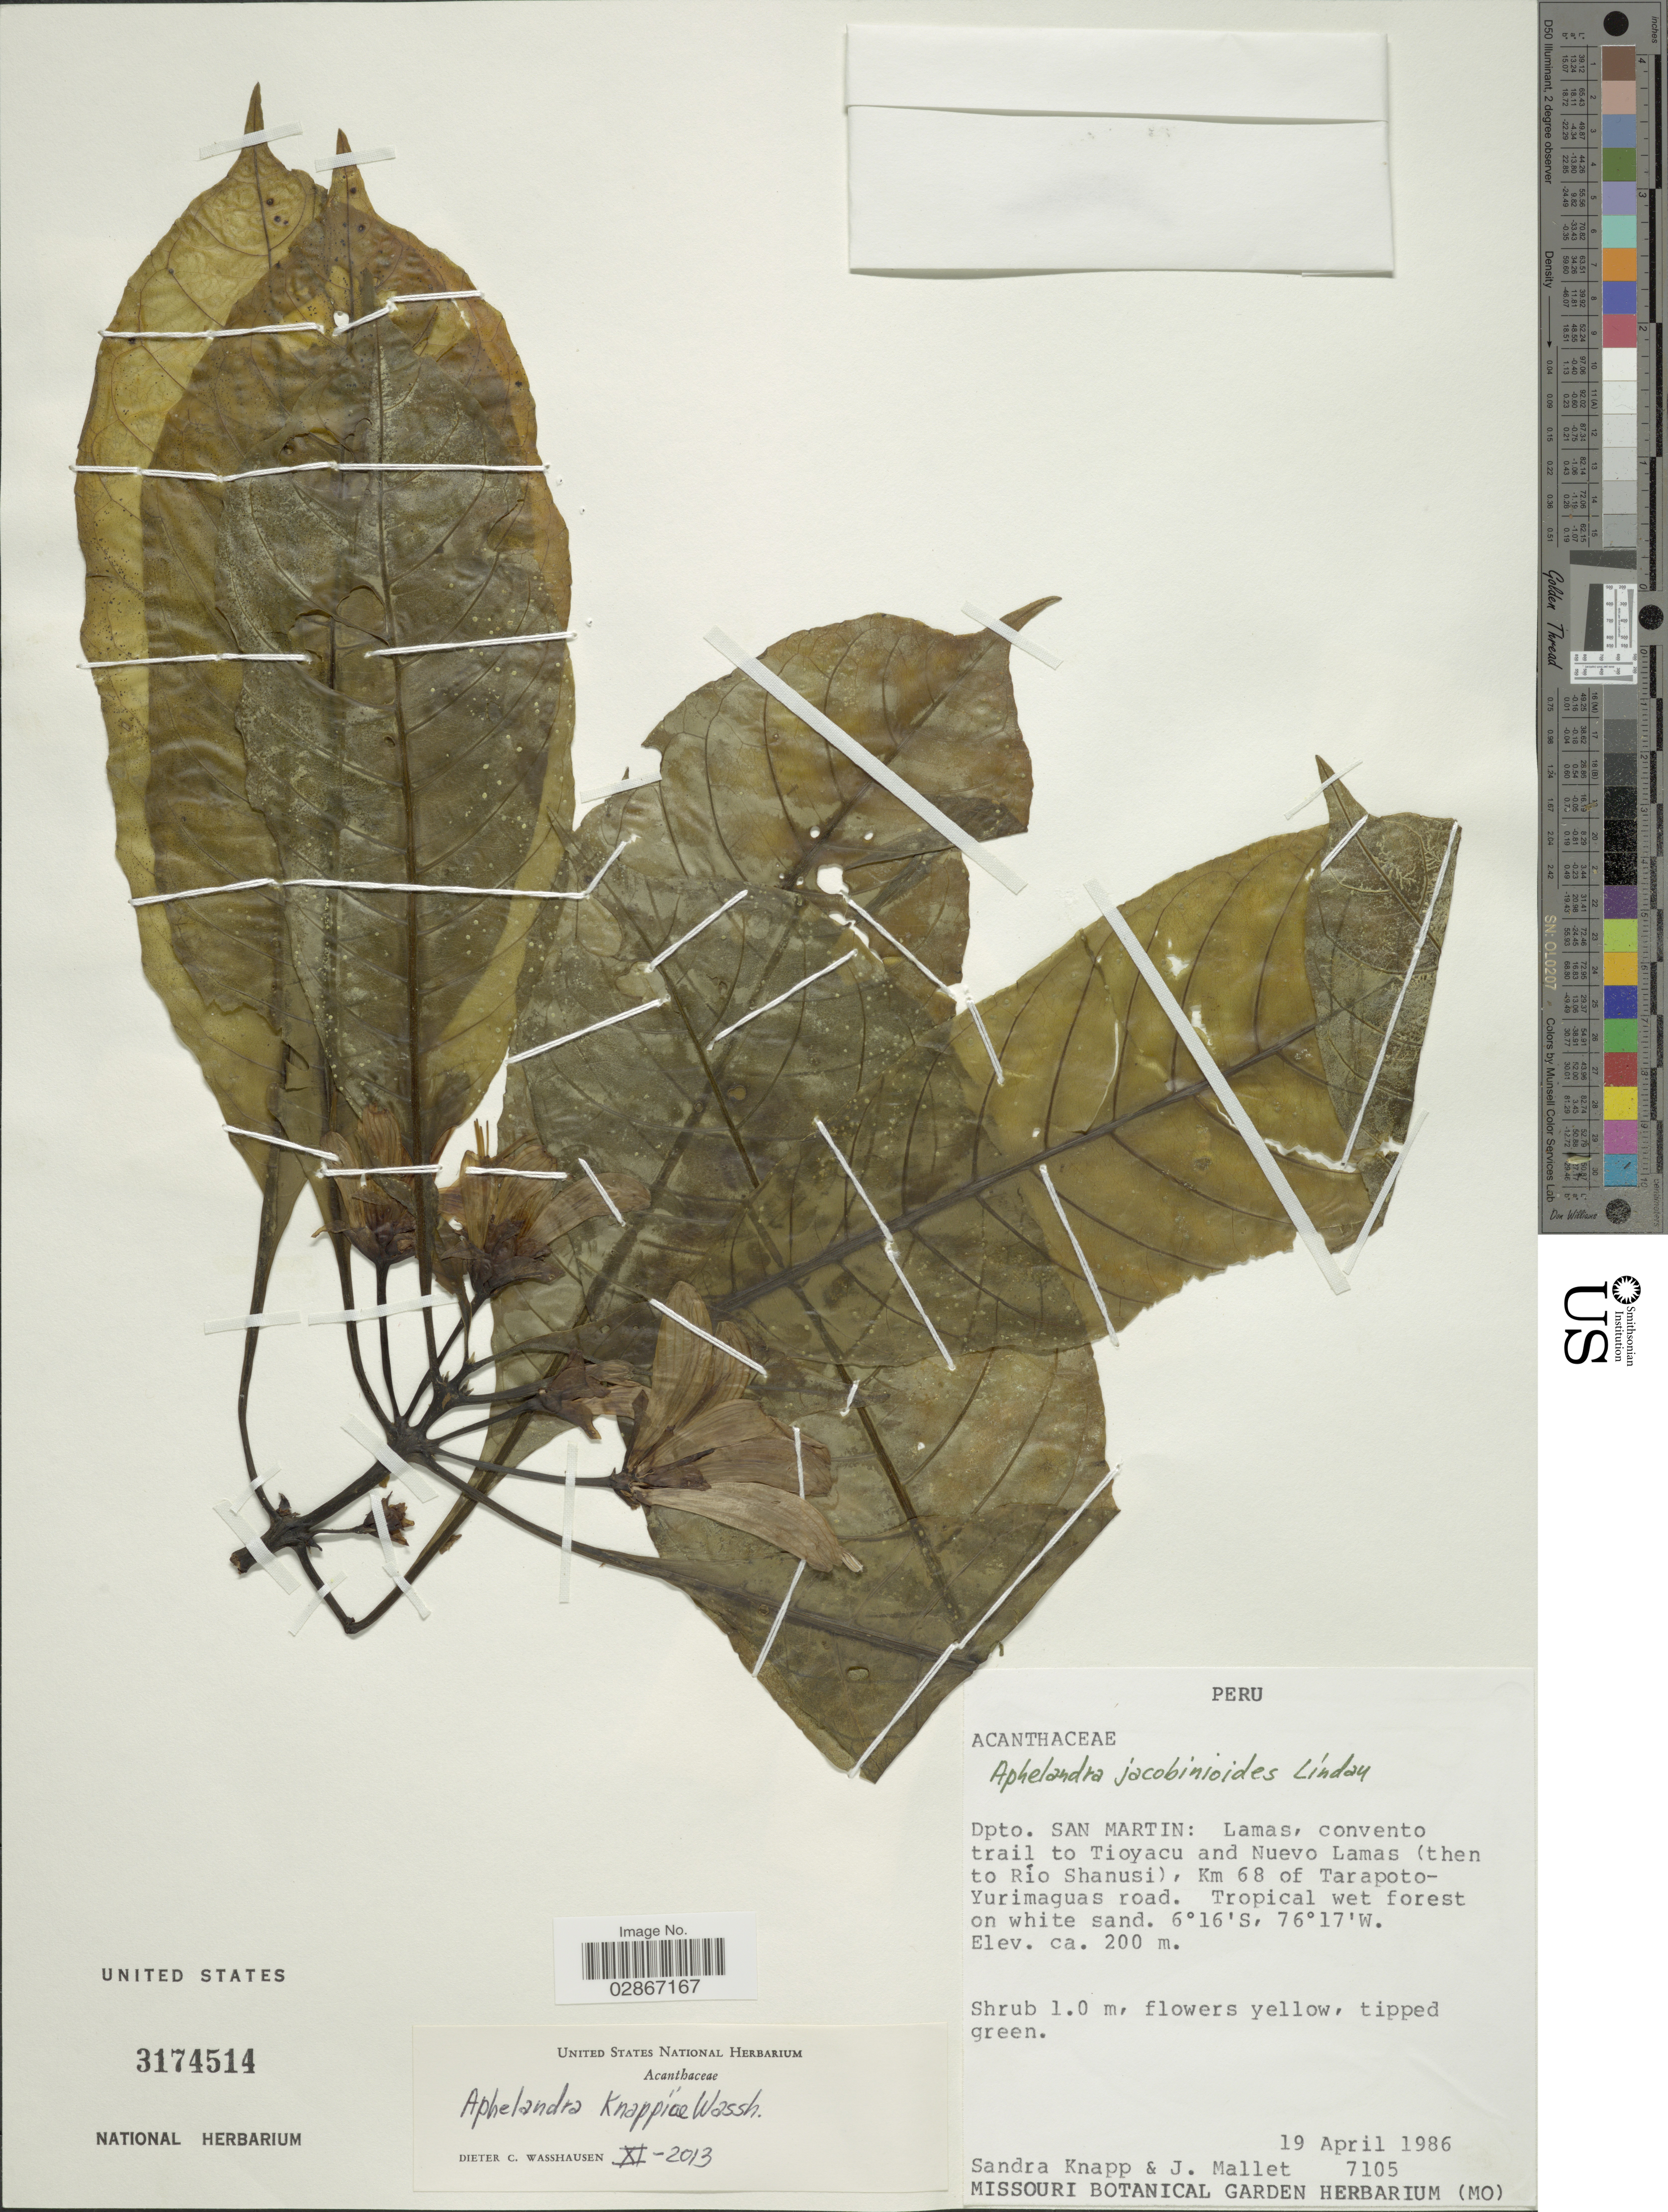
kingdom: Plantae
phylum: Tracheophyta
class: Magnoliopsida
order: Lamiales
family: Acanthaceae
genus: Aphelandra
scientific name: Aphelandra knappiae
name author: Wassh.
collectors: S. Knapp & J. Mallet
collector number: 7105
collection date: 1986-04-19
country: Peru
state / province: San Martín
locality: Dpto. San Martin: Lamas, convento trail to Tioyacu and Nuevo Lamas (then to Río Shanusi), Km 68 of Tarapoto-Yurimaguas road.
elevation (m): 200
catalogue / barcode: US 3174514